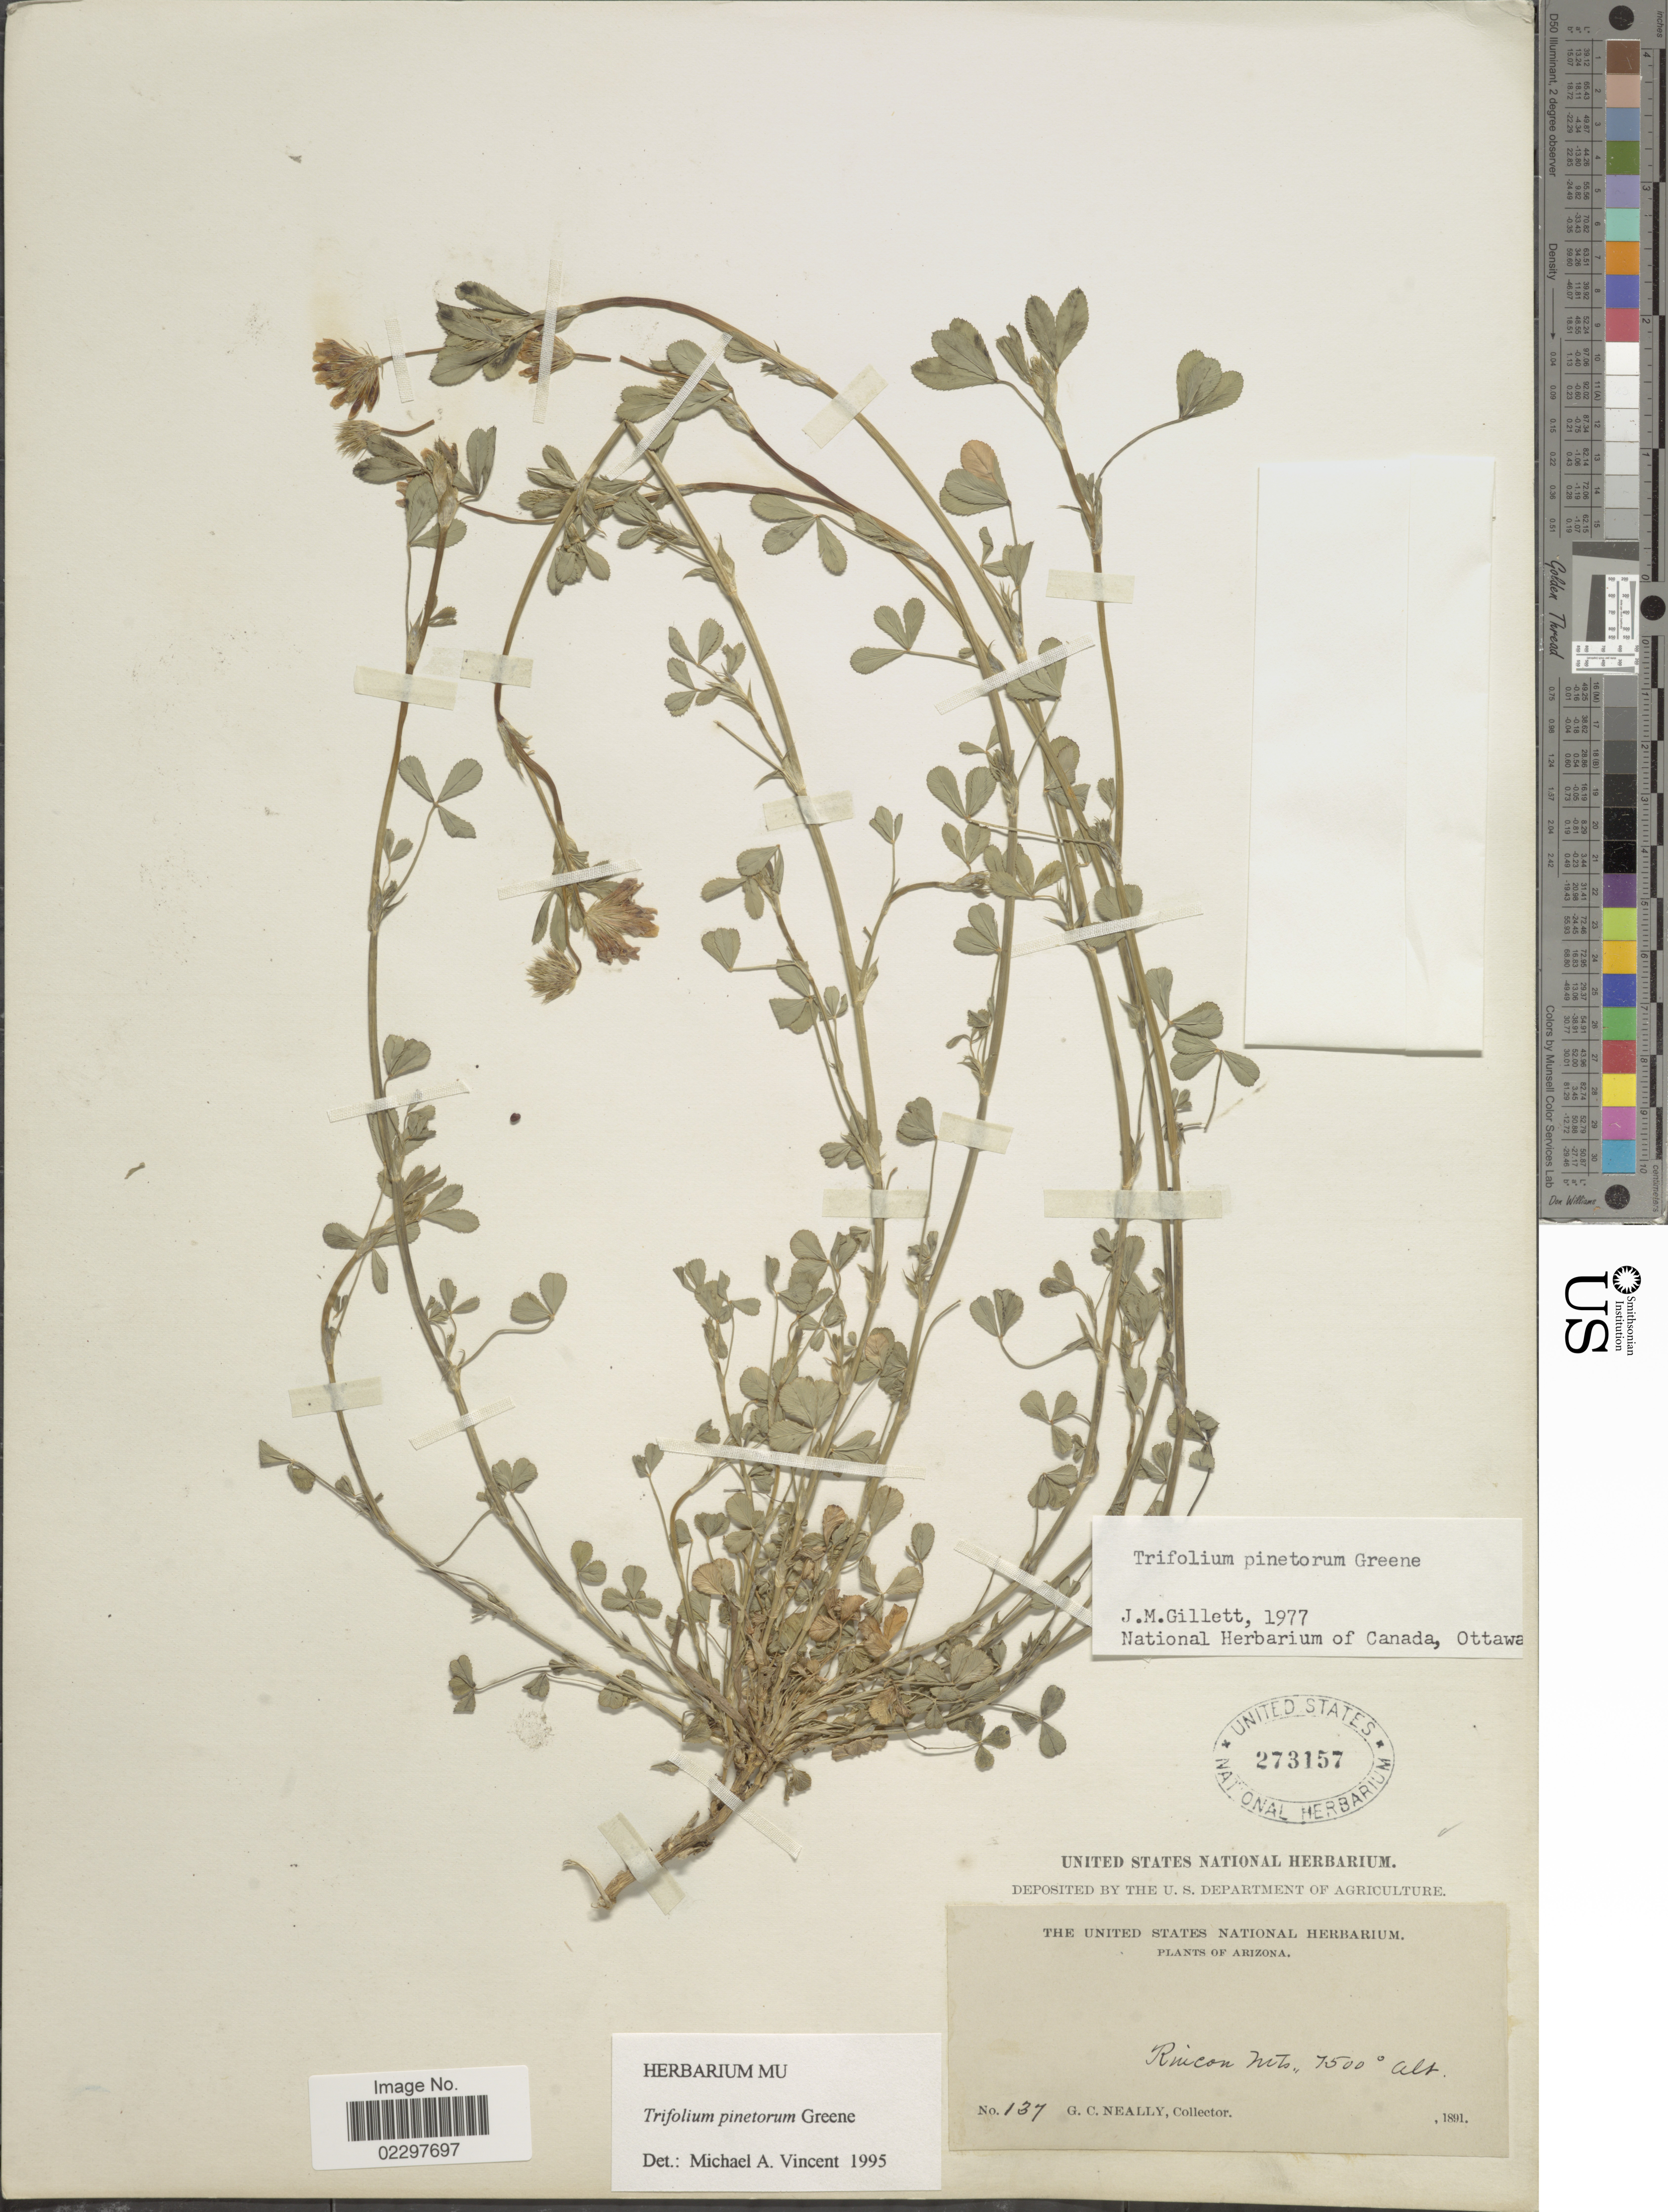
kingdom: Plantae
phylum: Tracheophyta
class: Magnoliopsida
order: Fabales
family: Fabaceae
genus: Trifolium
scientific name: Trifolium pinetorum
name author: Greene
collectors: G. Neally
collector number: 137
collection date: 1891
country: United States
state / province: Arizona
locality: Rincon Mts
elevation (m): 2286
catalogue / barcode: US 273157